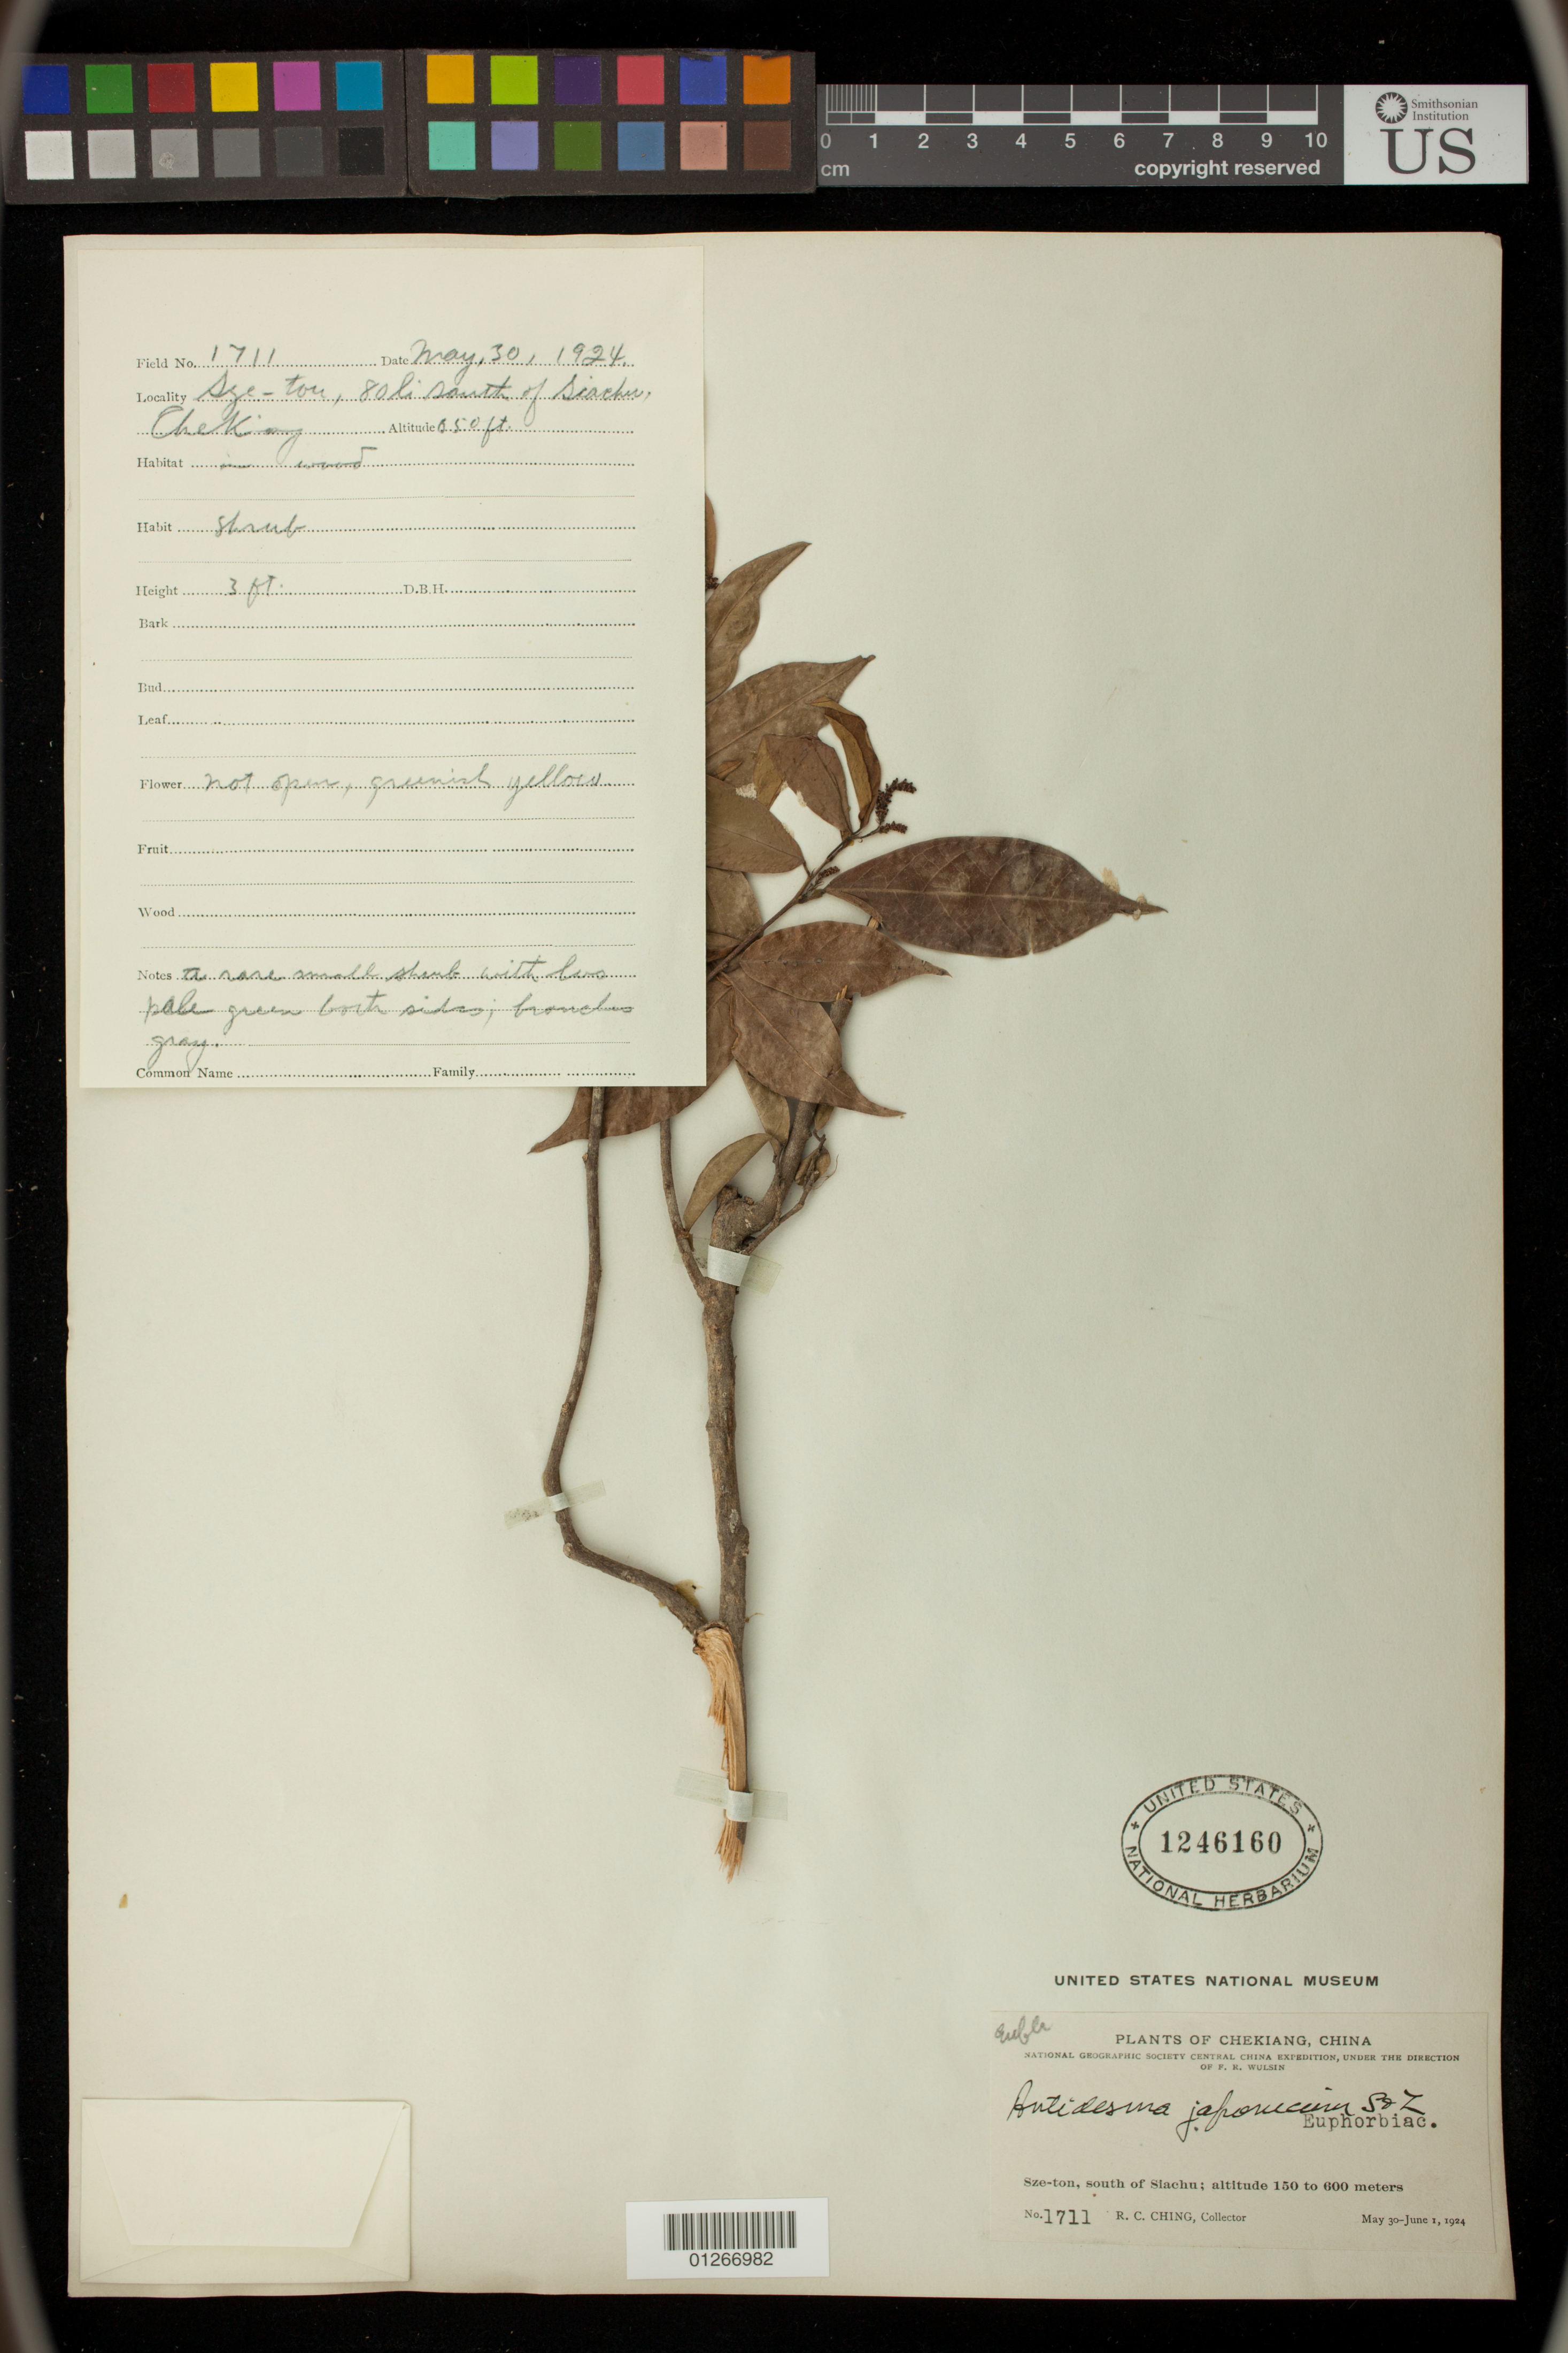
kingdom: Plantae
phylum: Tracheophyta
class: Magnoliopsida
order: Malpighiales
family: Phyllanthaceae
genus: Antidesma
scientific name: Antidesma japonicum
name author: Siebert & Zucc.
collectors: R. C. Ching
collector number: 1711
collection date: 1924-05-30/1924-06-01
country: China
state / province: Zhejiang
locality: Chekiang, China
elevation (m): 150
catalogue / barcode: US 1246160